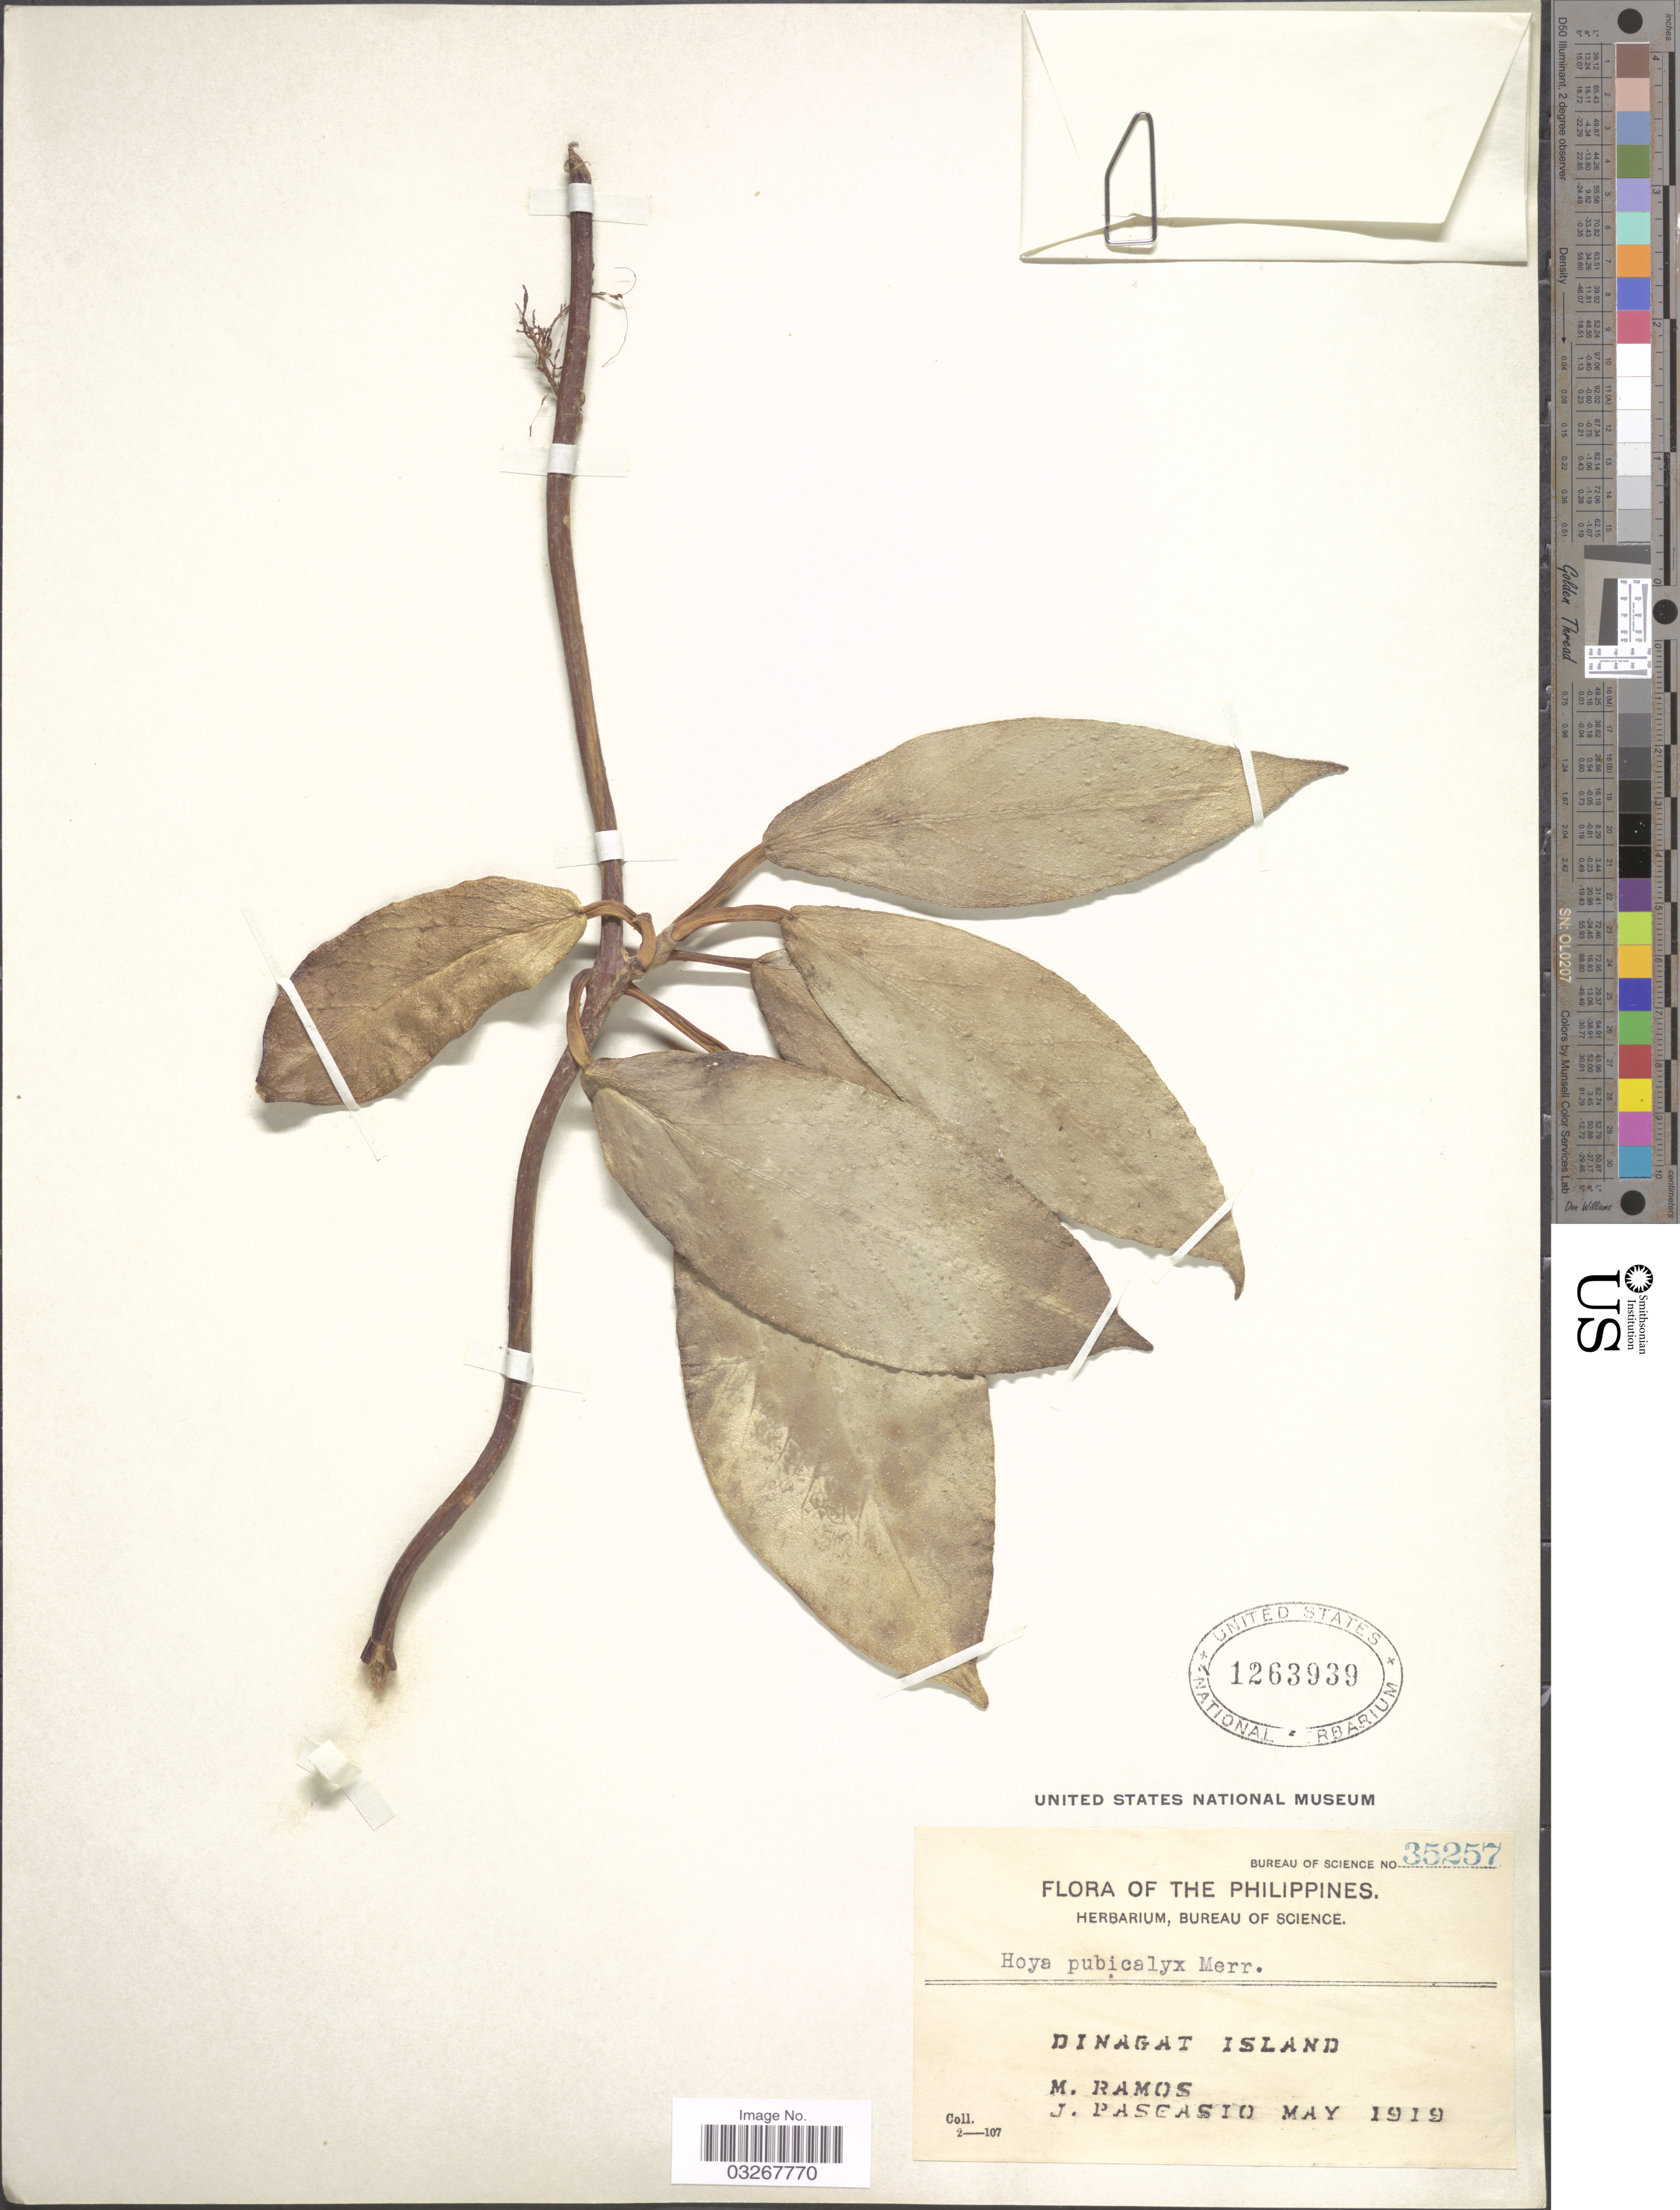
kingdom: Plantae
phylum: Tracheophyta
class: Magnoliopsida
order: Gentianales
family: Apocynaceae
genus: Hoya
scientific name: Hoya pubicalyx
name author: Merr.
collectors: M. Ramos & J. Pascasio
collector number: Bureau of Science 35257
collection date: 1919-05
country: Philippines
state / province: Caraga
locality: Dinagat Island.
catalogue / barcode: US 1263939